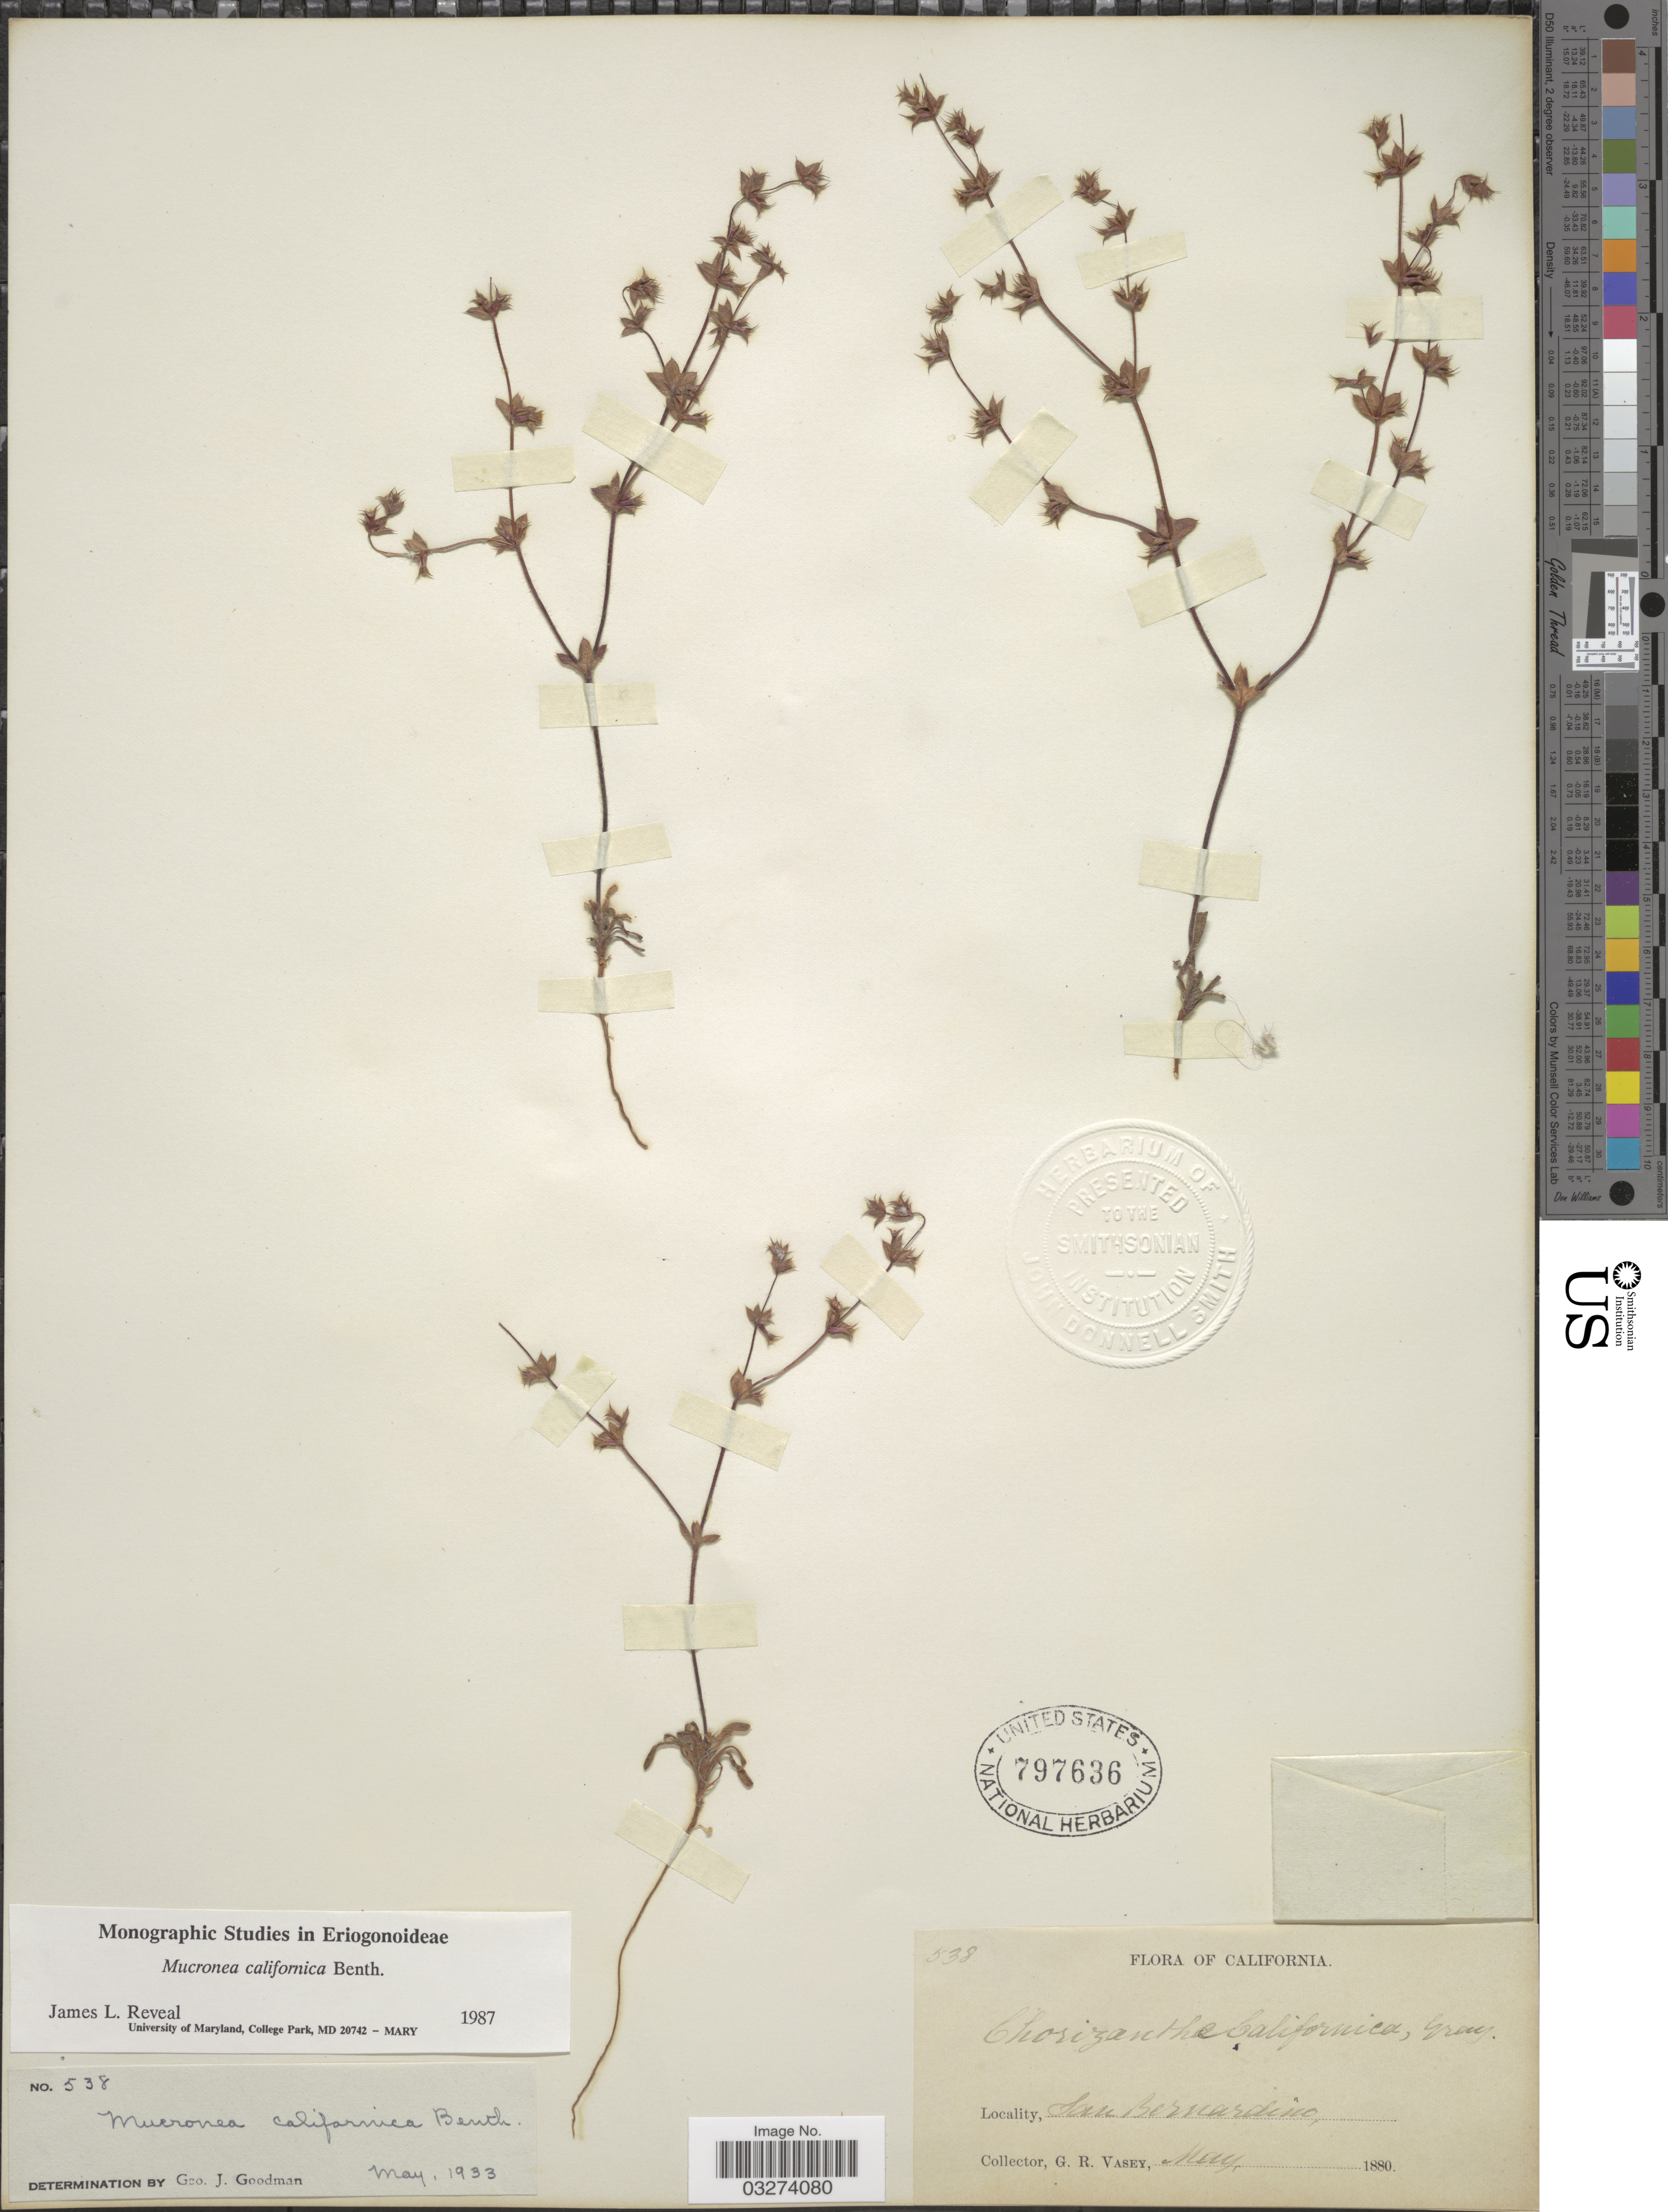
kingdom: Plantae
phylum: Tracheophyta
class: Magnoliopsida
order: Caryophyllales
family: Polygonaceae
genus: Mucronea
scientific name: Mucronea californica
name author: Benth.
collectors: G. R. Vasey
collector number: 538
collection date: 1880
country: United States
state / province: California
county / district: San Bernardino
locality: San Bernardino.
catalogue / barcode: US 797636